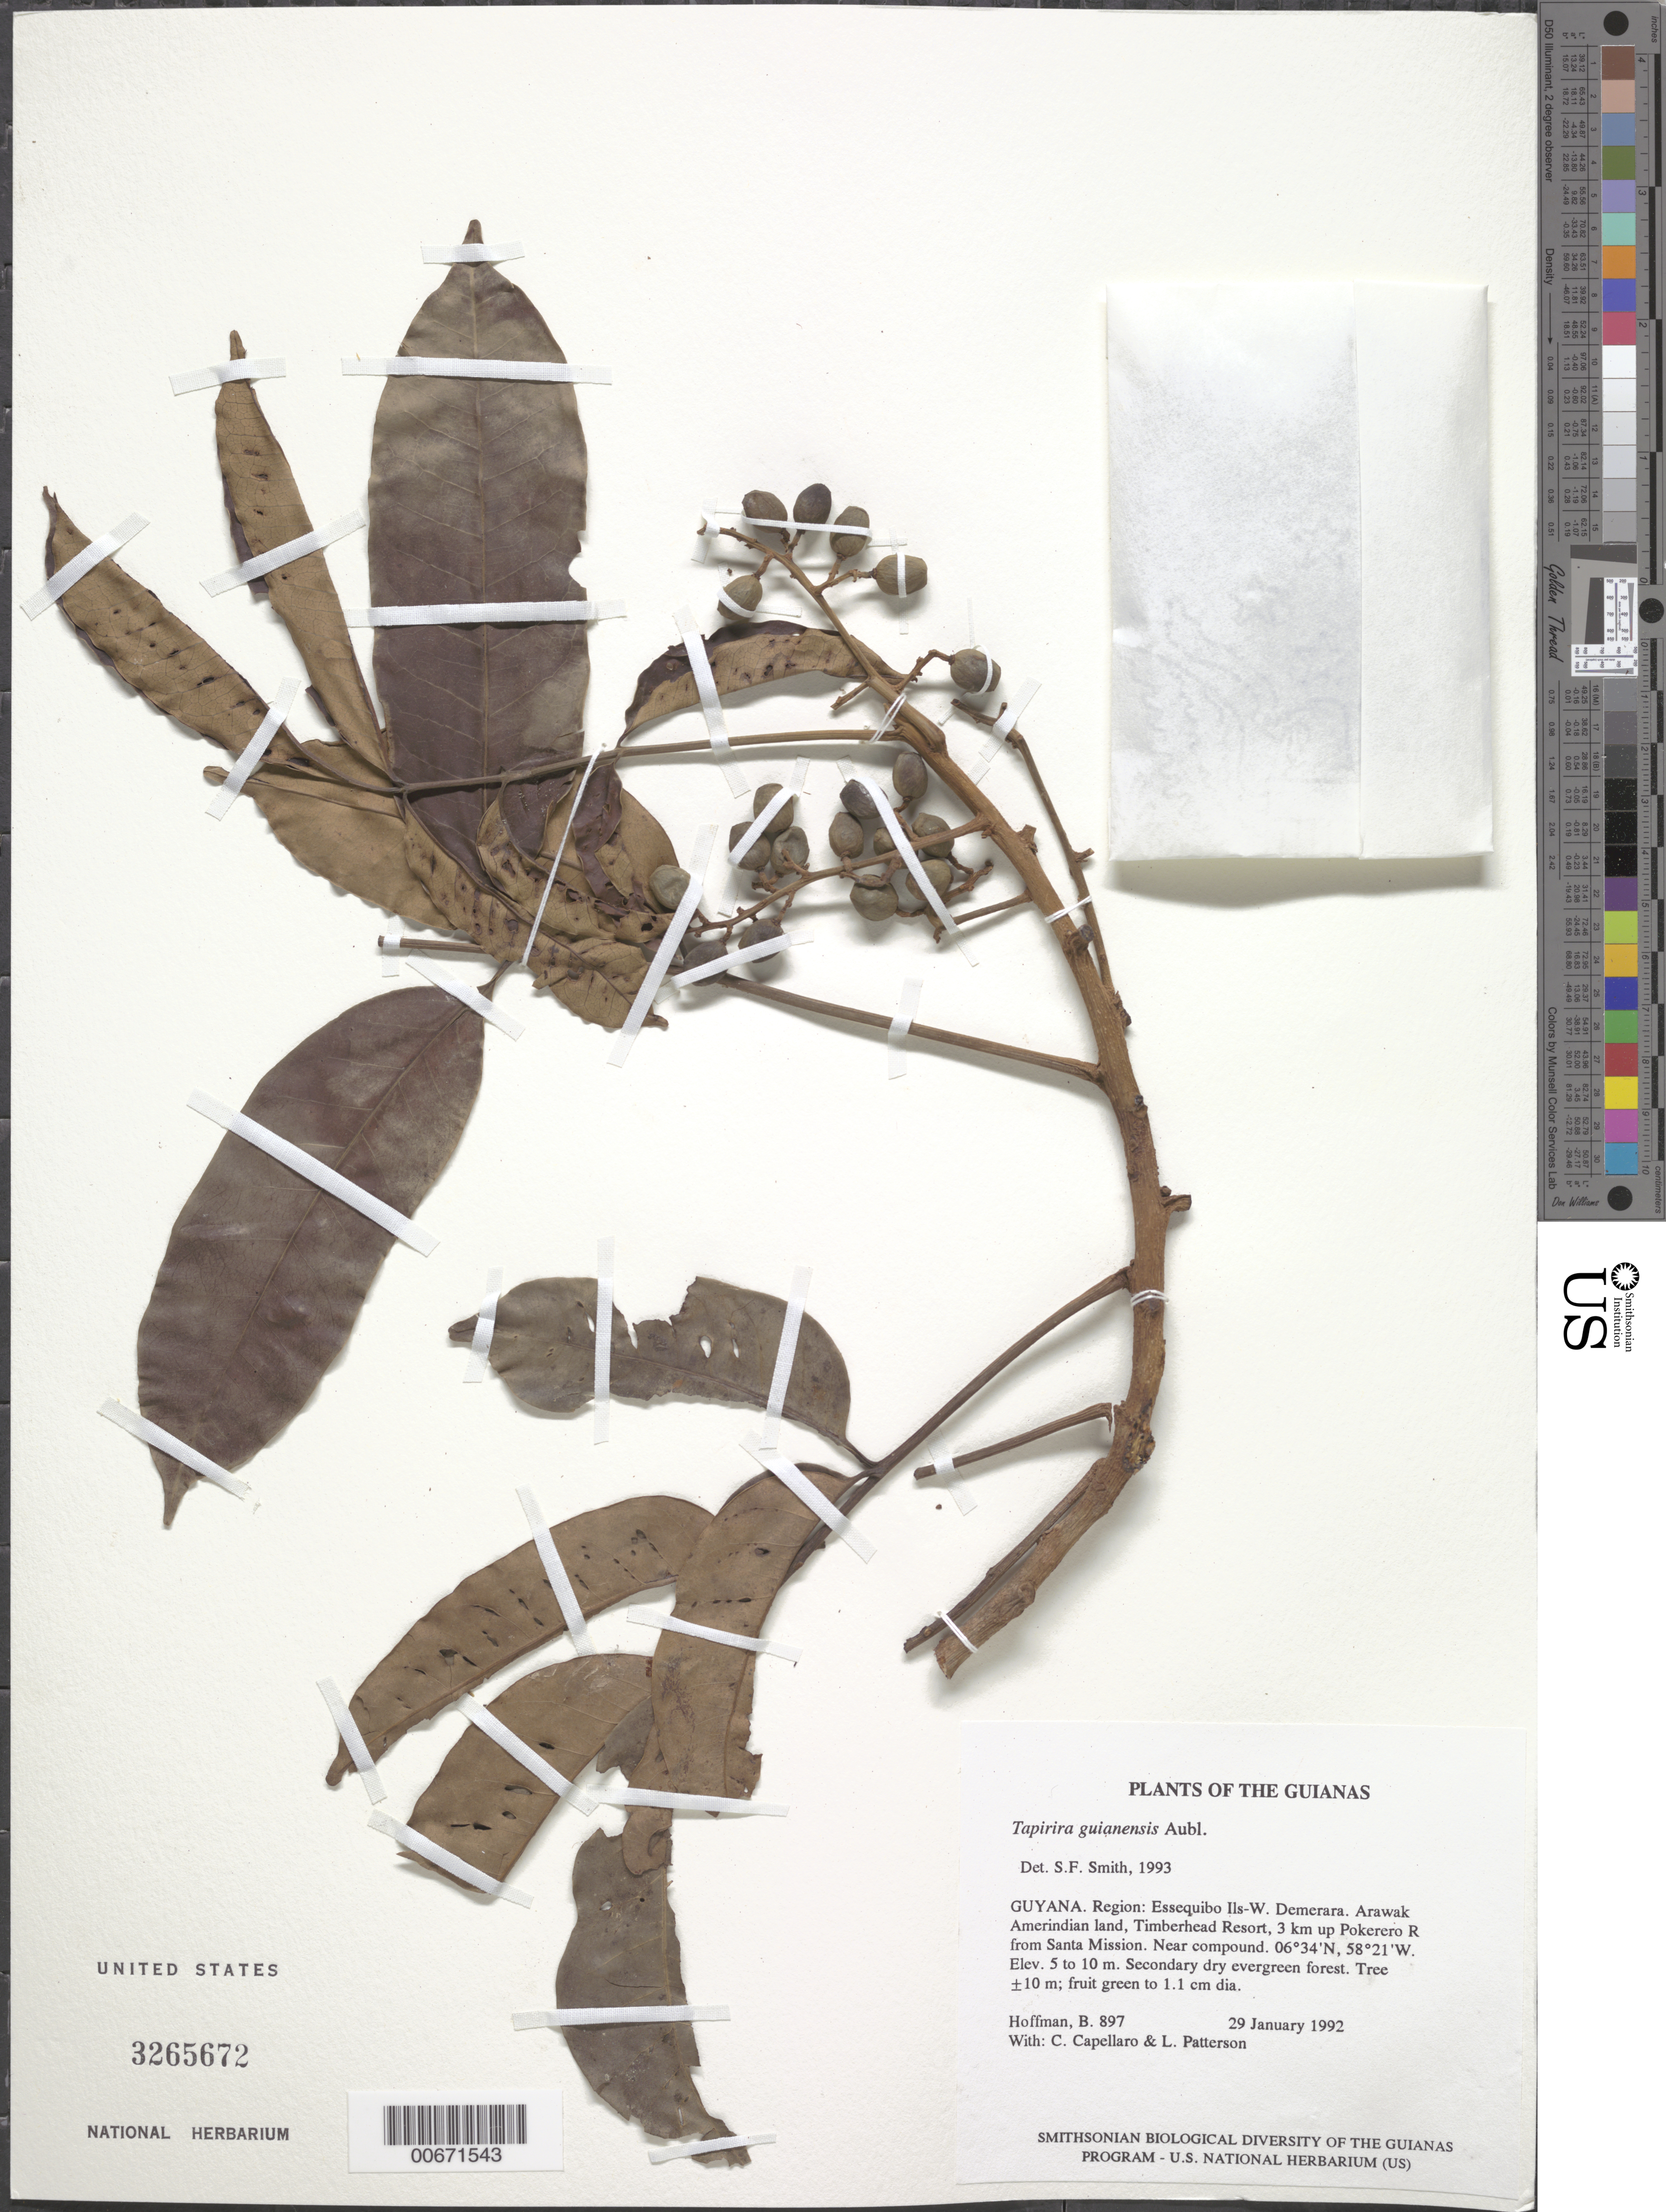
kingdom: Plantae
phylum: Tracheophyta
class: Magnoliopsida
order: Sapindales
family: Anacardiaceae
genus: Tapirira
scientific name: Tapirira guianensis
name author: Aubl.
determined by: Smith, Stephen F., (US), NMNH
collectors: B. Hoffman, C. Capellaro & L. Patterson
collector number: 897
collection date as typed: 29 January 1992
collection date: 1992-01-29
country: Guyana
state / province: Essequibo Isl-W. Demerara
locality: Arawak Amerindian land, Timberhead Resort, 3 km up Pokerero River from Santa Mission. Near compound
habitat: Secondary dry evergreen forest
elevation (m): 5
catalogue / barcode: US 3265672